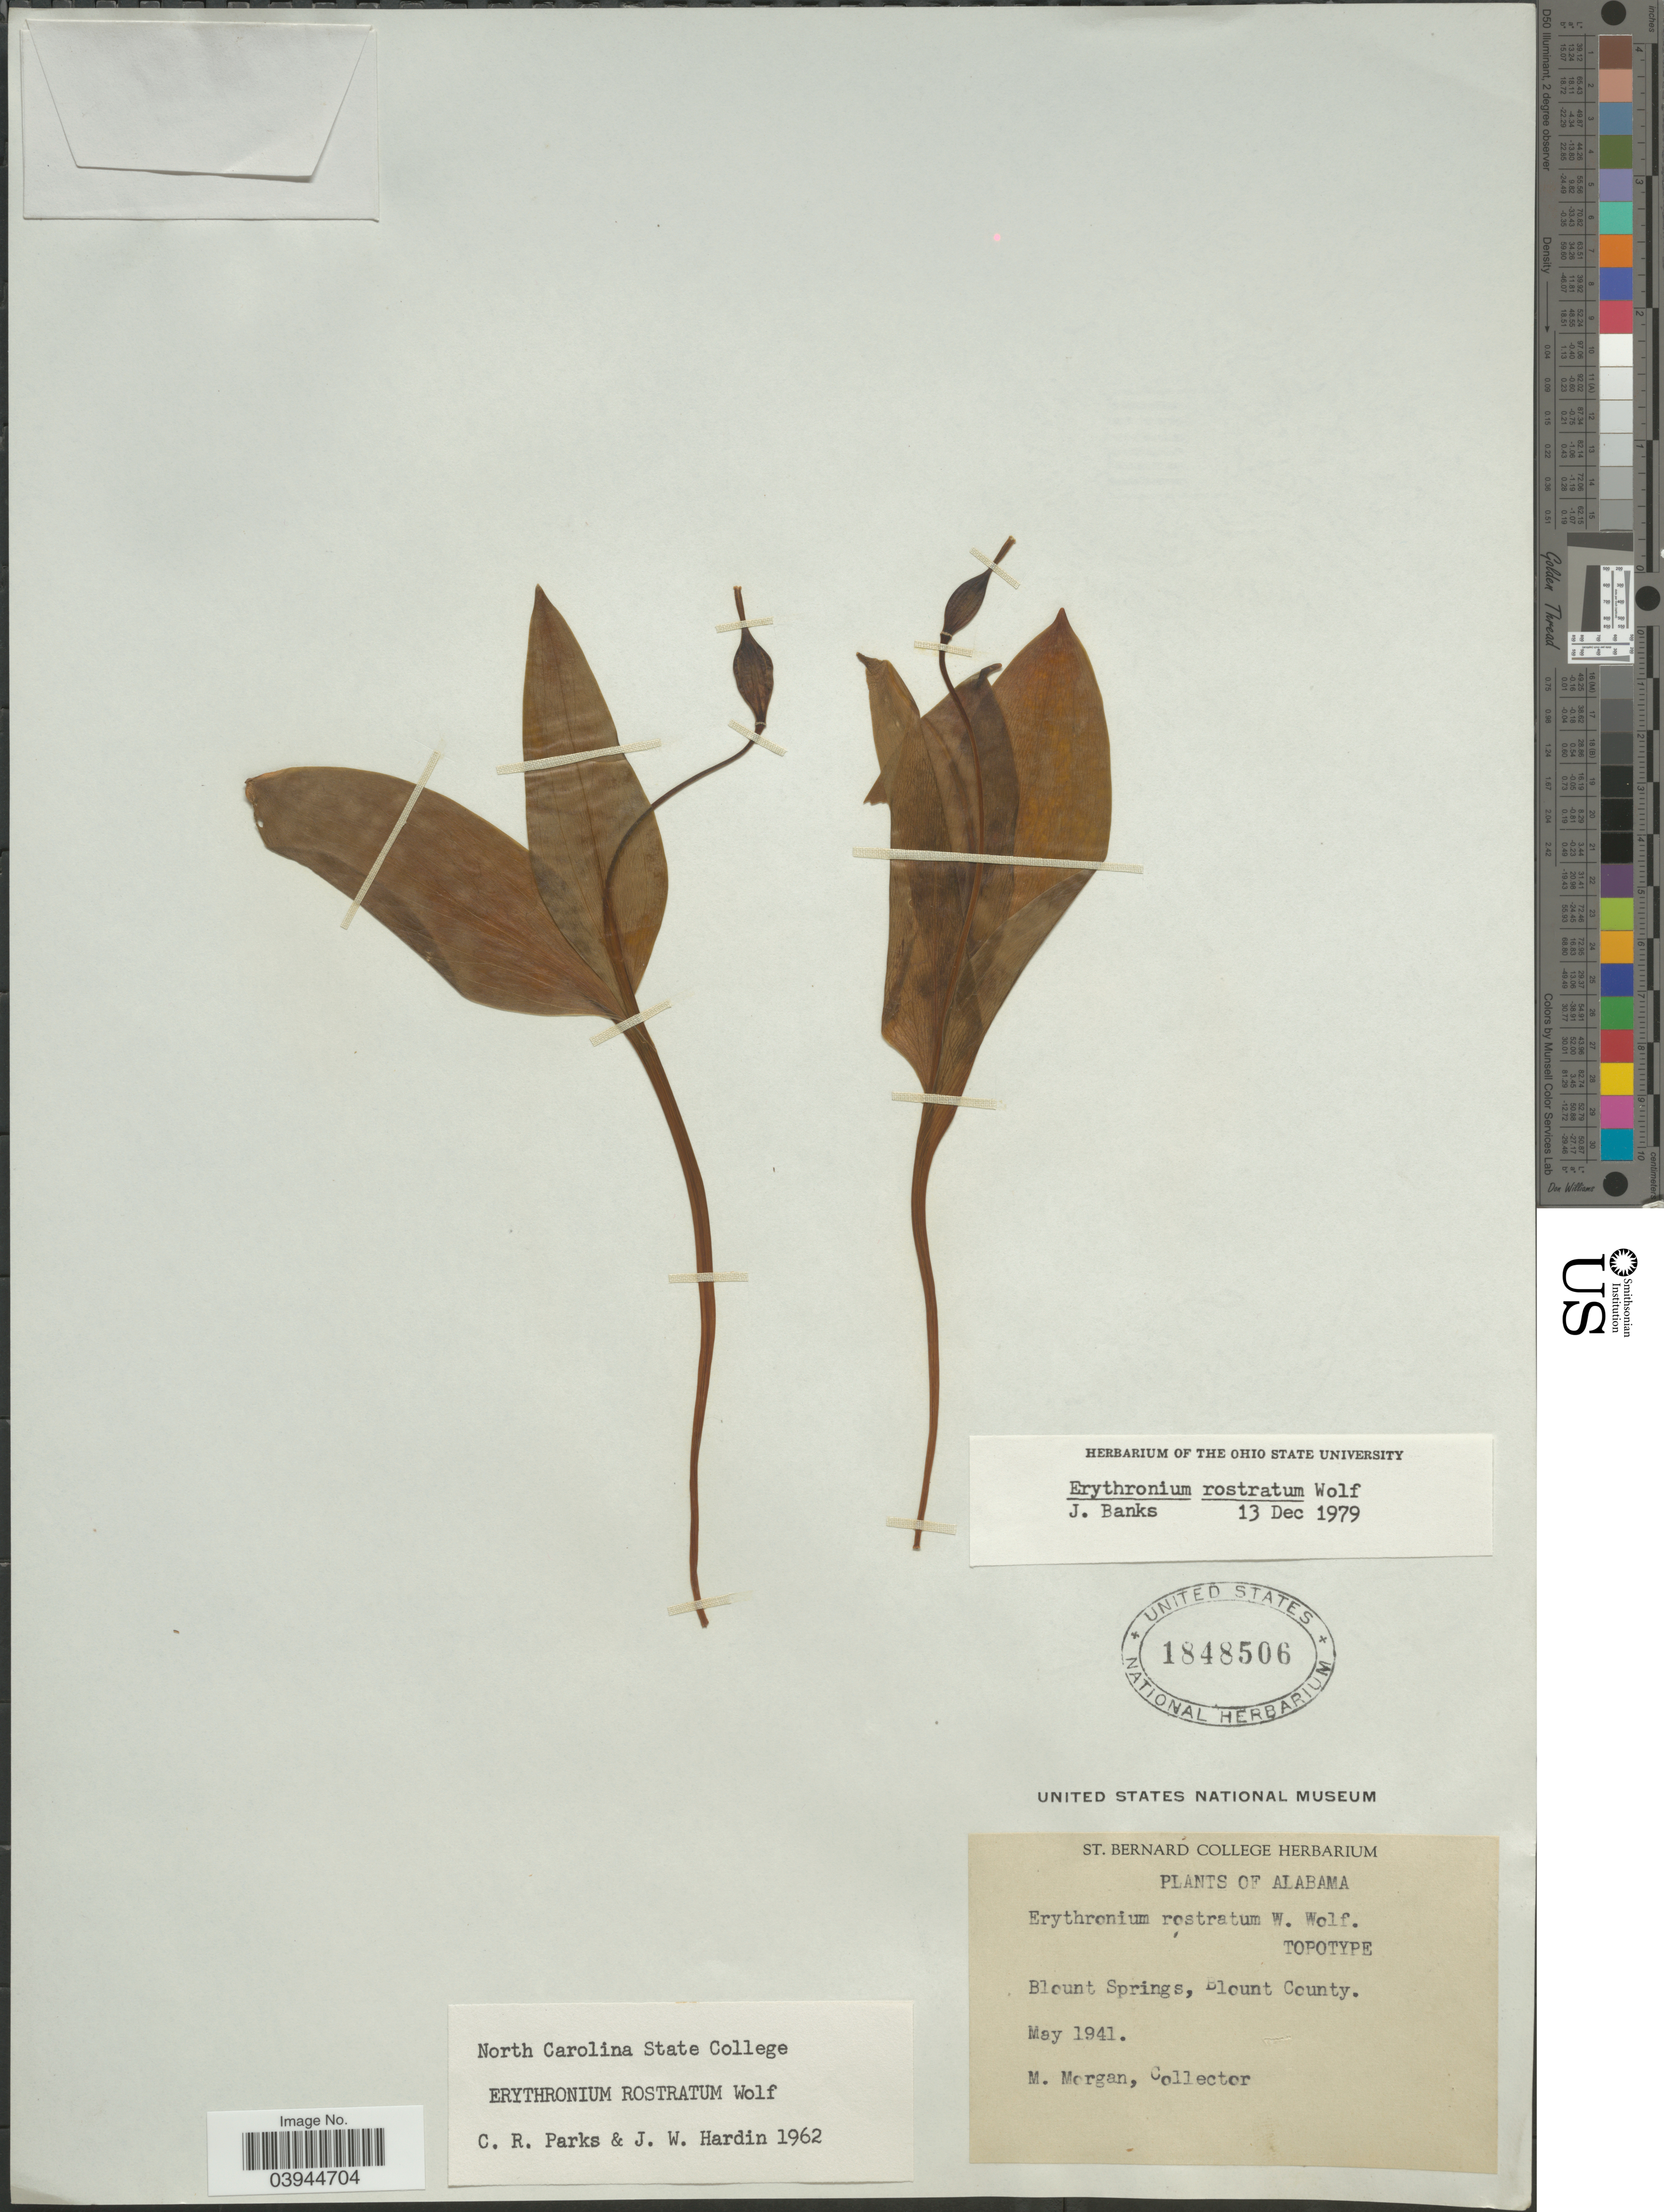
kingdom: Plantae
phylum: Tracheophyta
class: Liliopsida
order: Liliales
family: Liliaceae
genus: Erythronium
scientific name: Erythronium rostratum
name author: W. Wolf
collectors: M. Morgan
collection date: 1941-05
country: United States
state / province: Alabama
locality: Blount Springs, Blount County.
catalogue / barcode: US 1848506